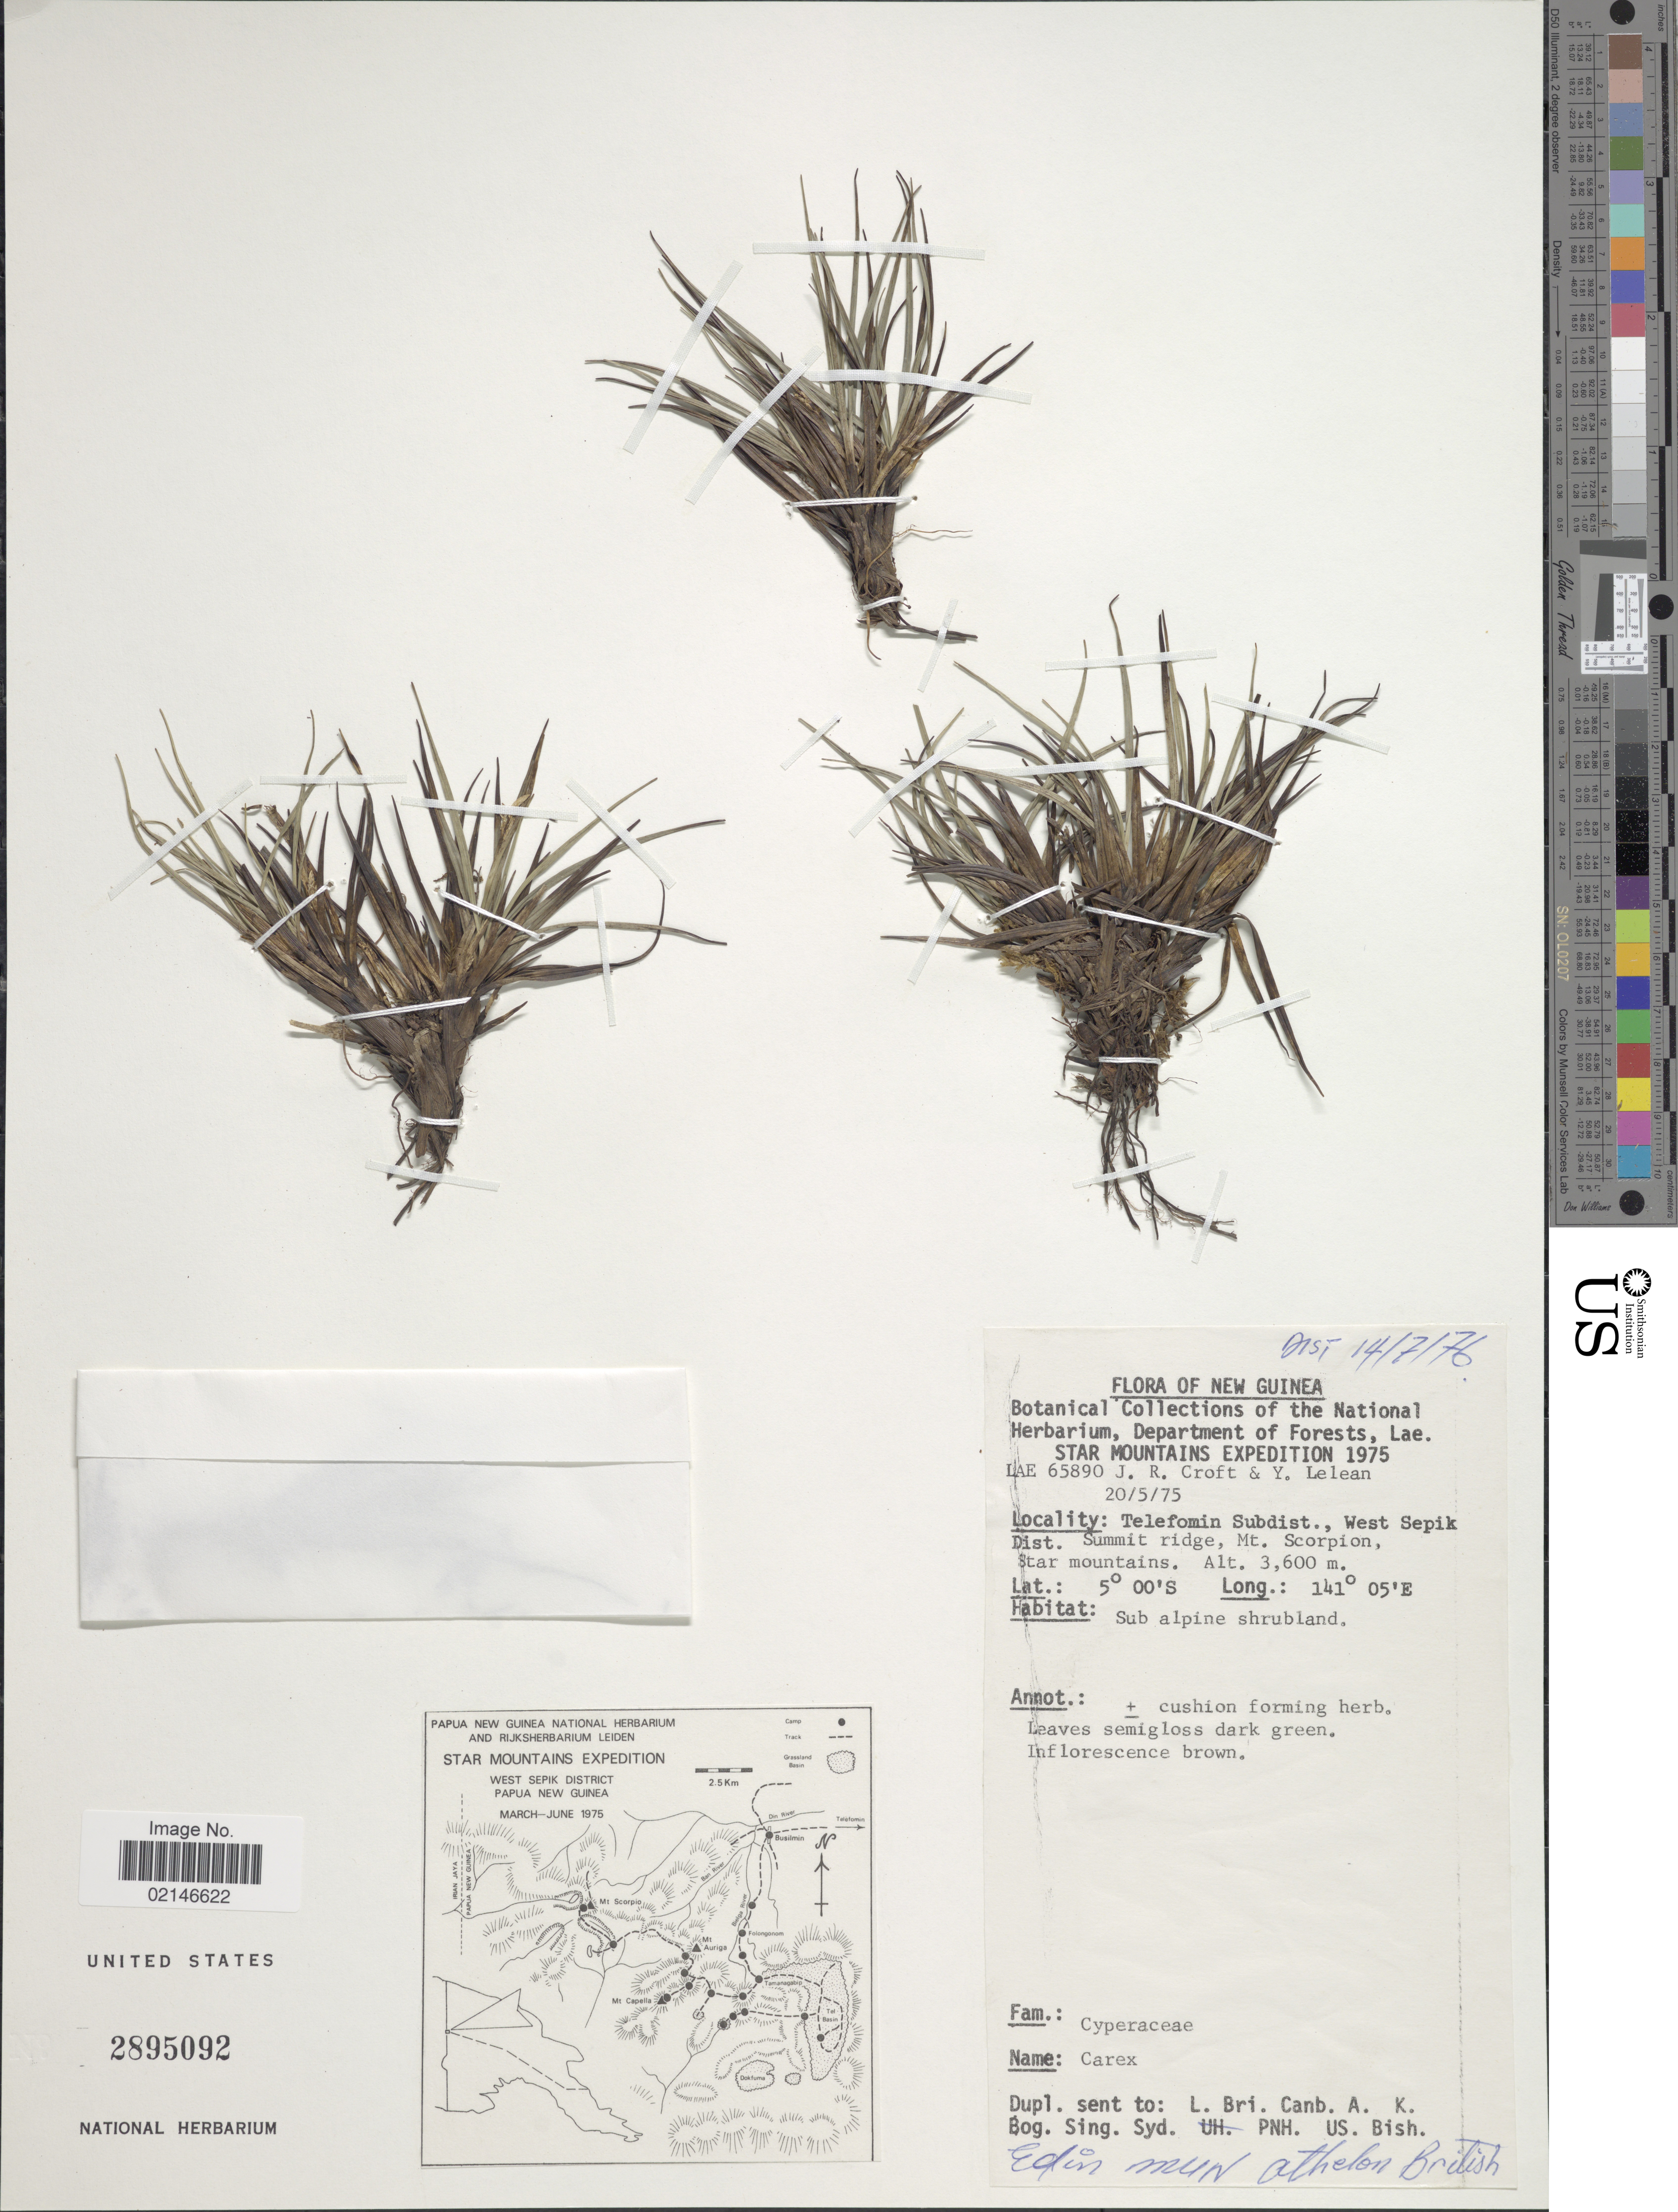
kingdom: Plantae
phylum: Tracheophyta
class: Liliopsida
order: Poales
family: Cyperaceae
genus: Carex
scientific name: Carex breviculmis var. perciliata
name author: Kük.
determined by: Nooteboom, H. P.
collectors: J. R. Croft & Y. Lelean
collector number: LAE65890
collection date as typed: Transcribed d/m/y: 20/5/75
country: Papua New Guinea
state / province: Sandaun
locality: New Guinea, Star Mountains, Telefomin Subdist., West Sepik Dist., Summit ridge, Mt. Scorpion, Star Mountains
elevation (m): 3600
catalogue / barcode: US 2895092